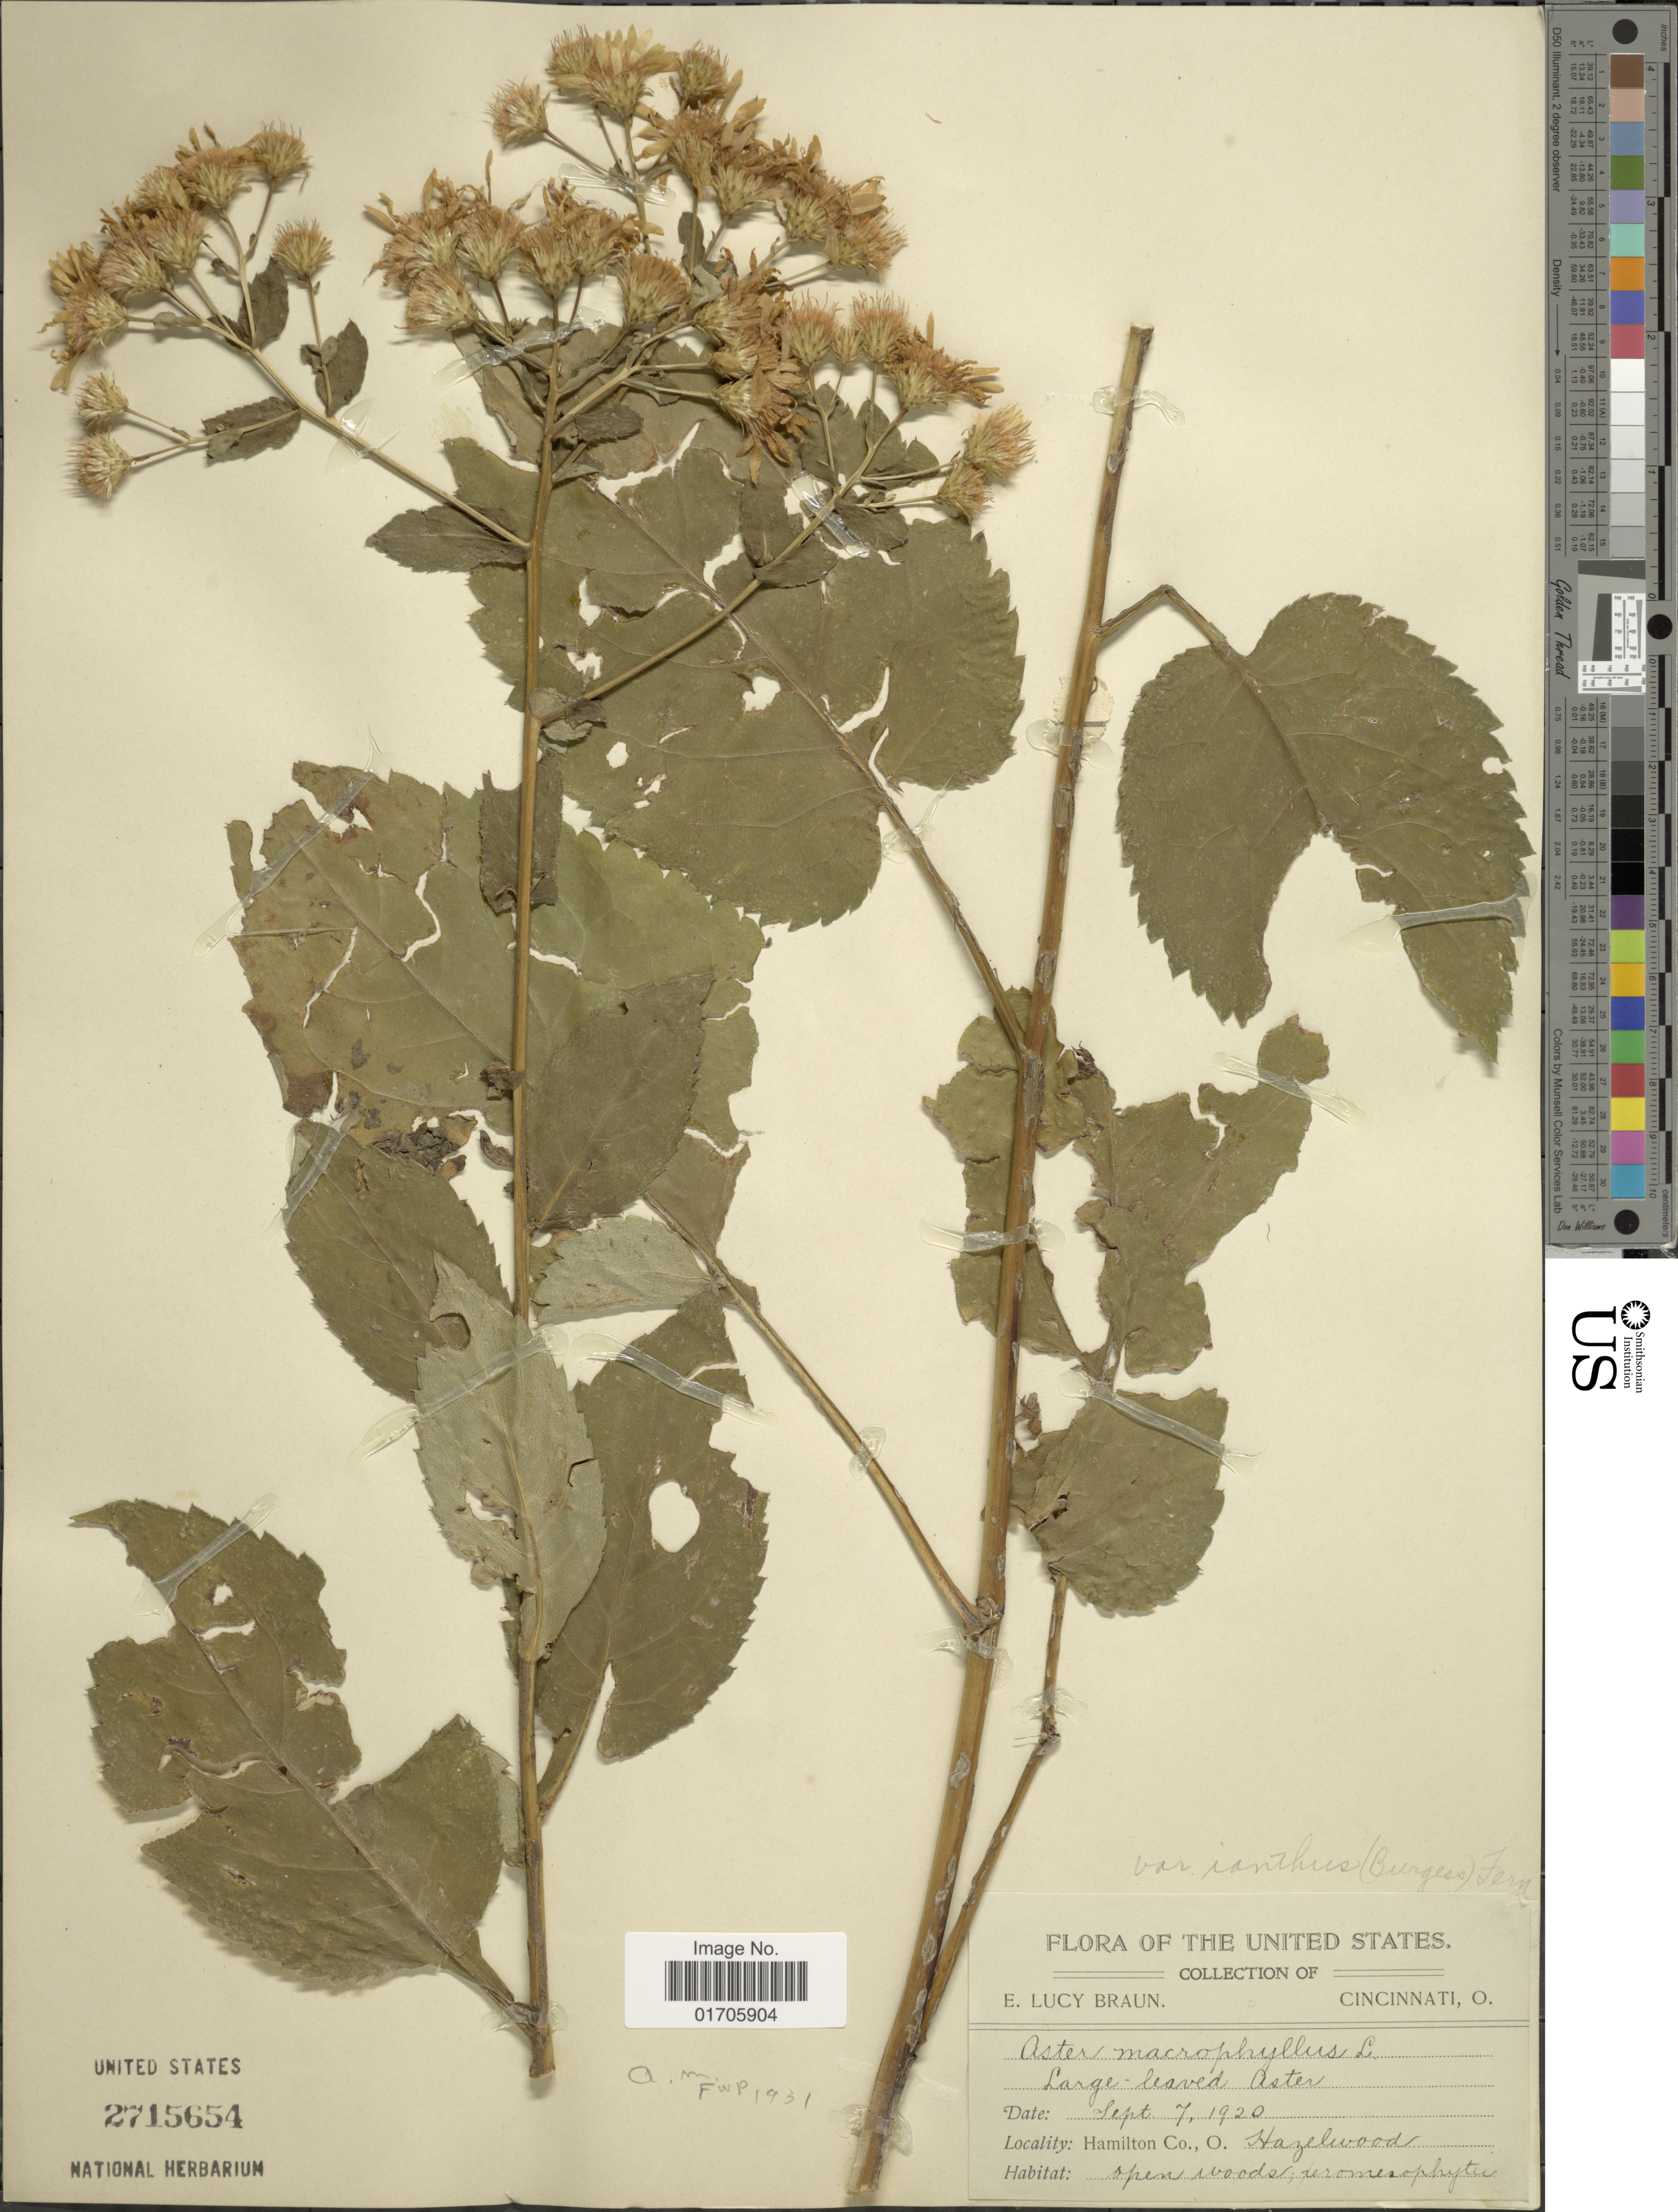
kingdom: Plantae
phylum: Tracheophyta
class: Magnoliopsida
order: Asterales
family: Asteraceae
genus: Eurybia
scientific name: Eurybia macrophylla var. ianthina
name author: (E.S. Burgess) G. Wilh. & Rericha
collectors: E. L. Braun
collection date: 1920-09-07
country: United States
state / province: Ohio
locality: Hamilton Co., O. Hazelwood.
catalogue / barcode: US 2715654